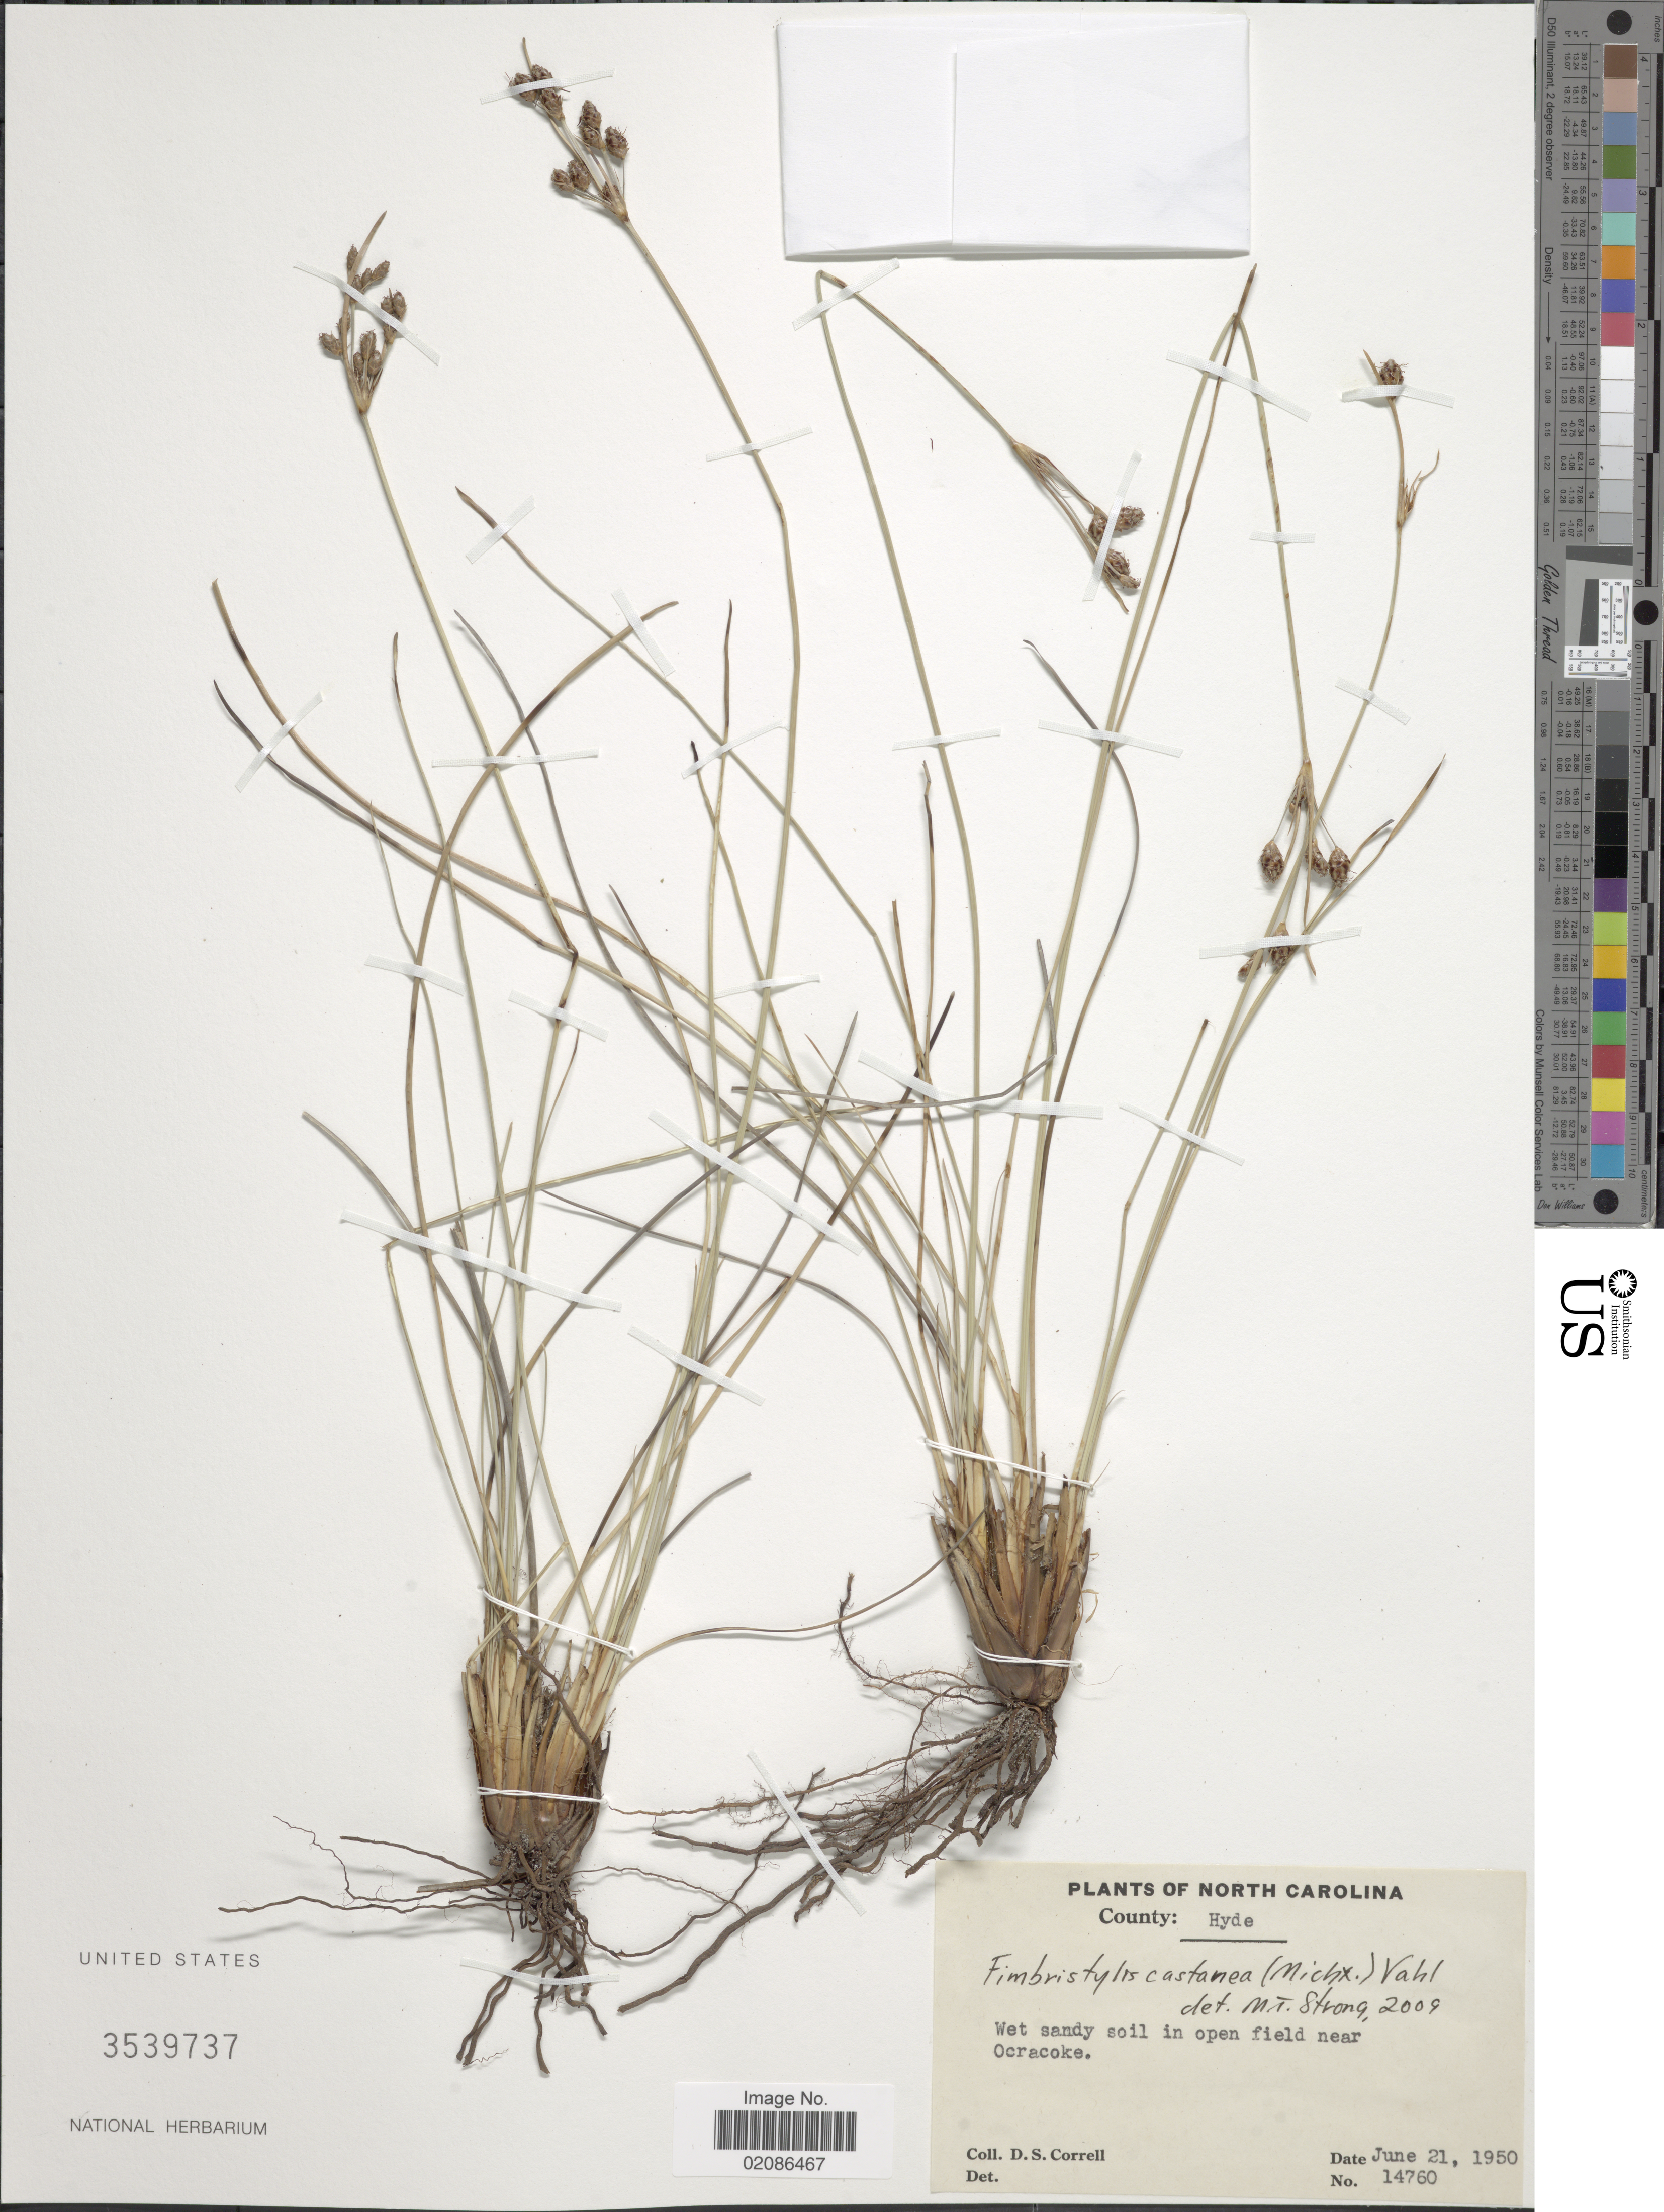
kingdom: Plantae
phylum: Tracheophyta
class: Liliopsida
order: Poales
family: Cyperaceae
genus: Fimbristylis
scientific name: Fimbristylis castanea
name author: (Michx.) Vahl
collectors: D. S. Correll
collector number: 14760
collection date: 1950-06-21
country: United States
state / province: North Carolina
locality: County: Hyde, Wet sandy soil in open field near Ocracoke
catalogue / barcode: US 3539737